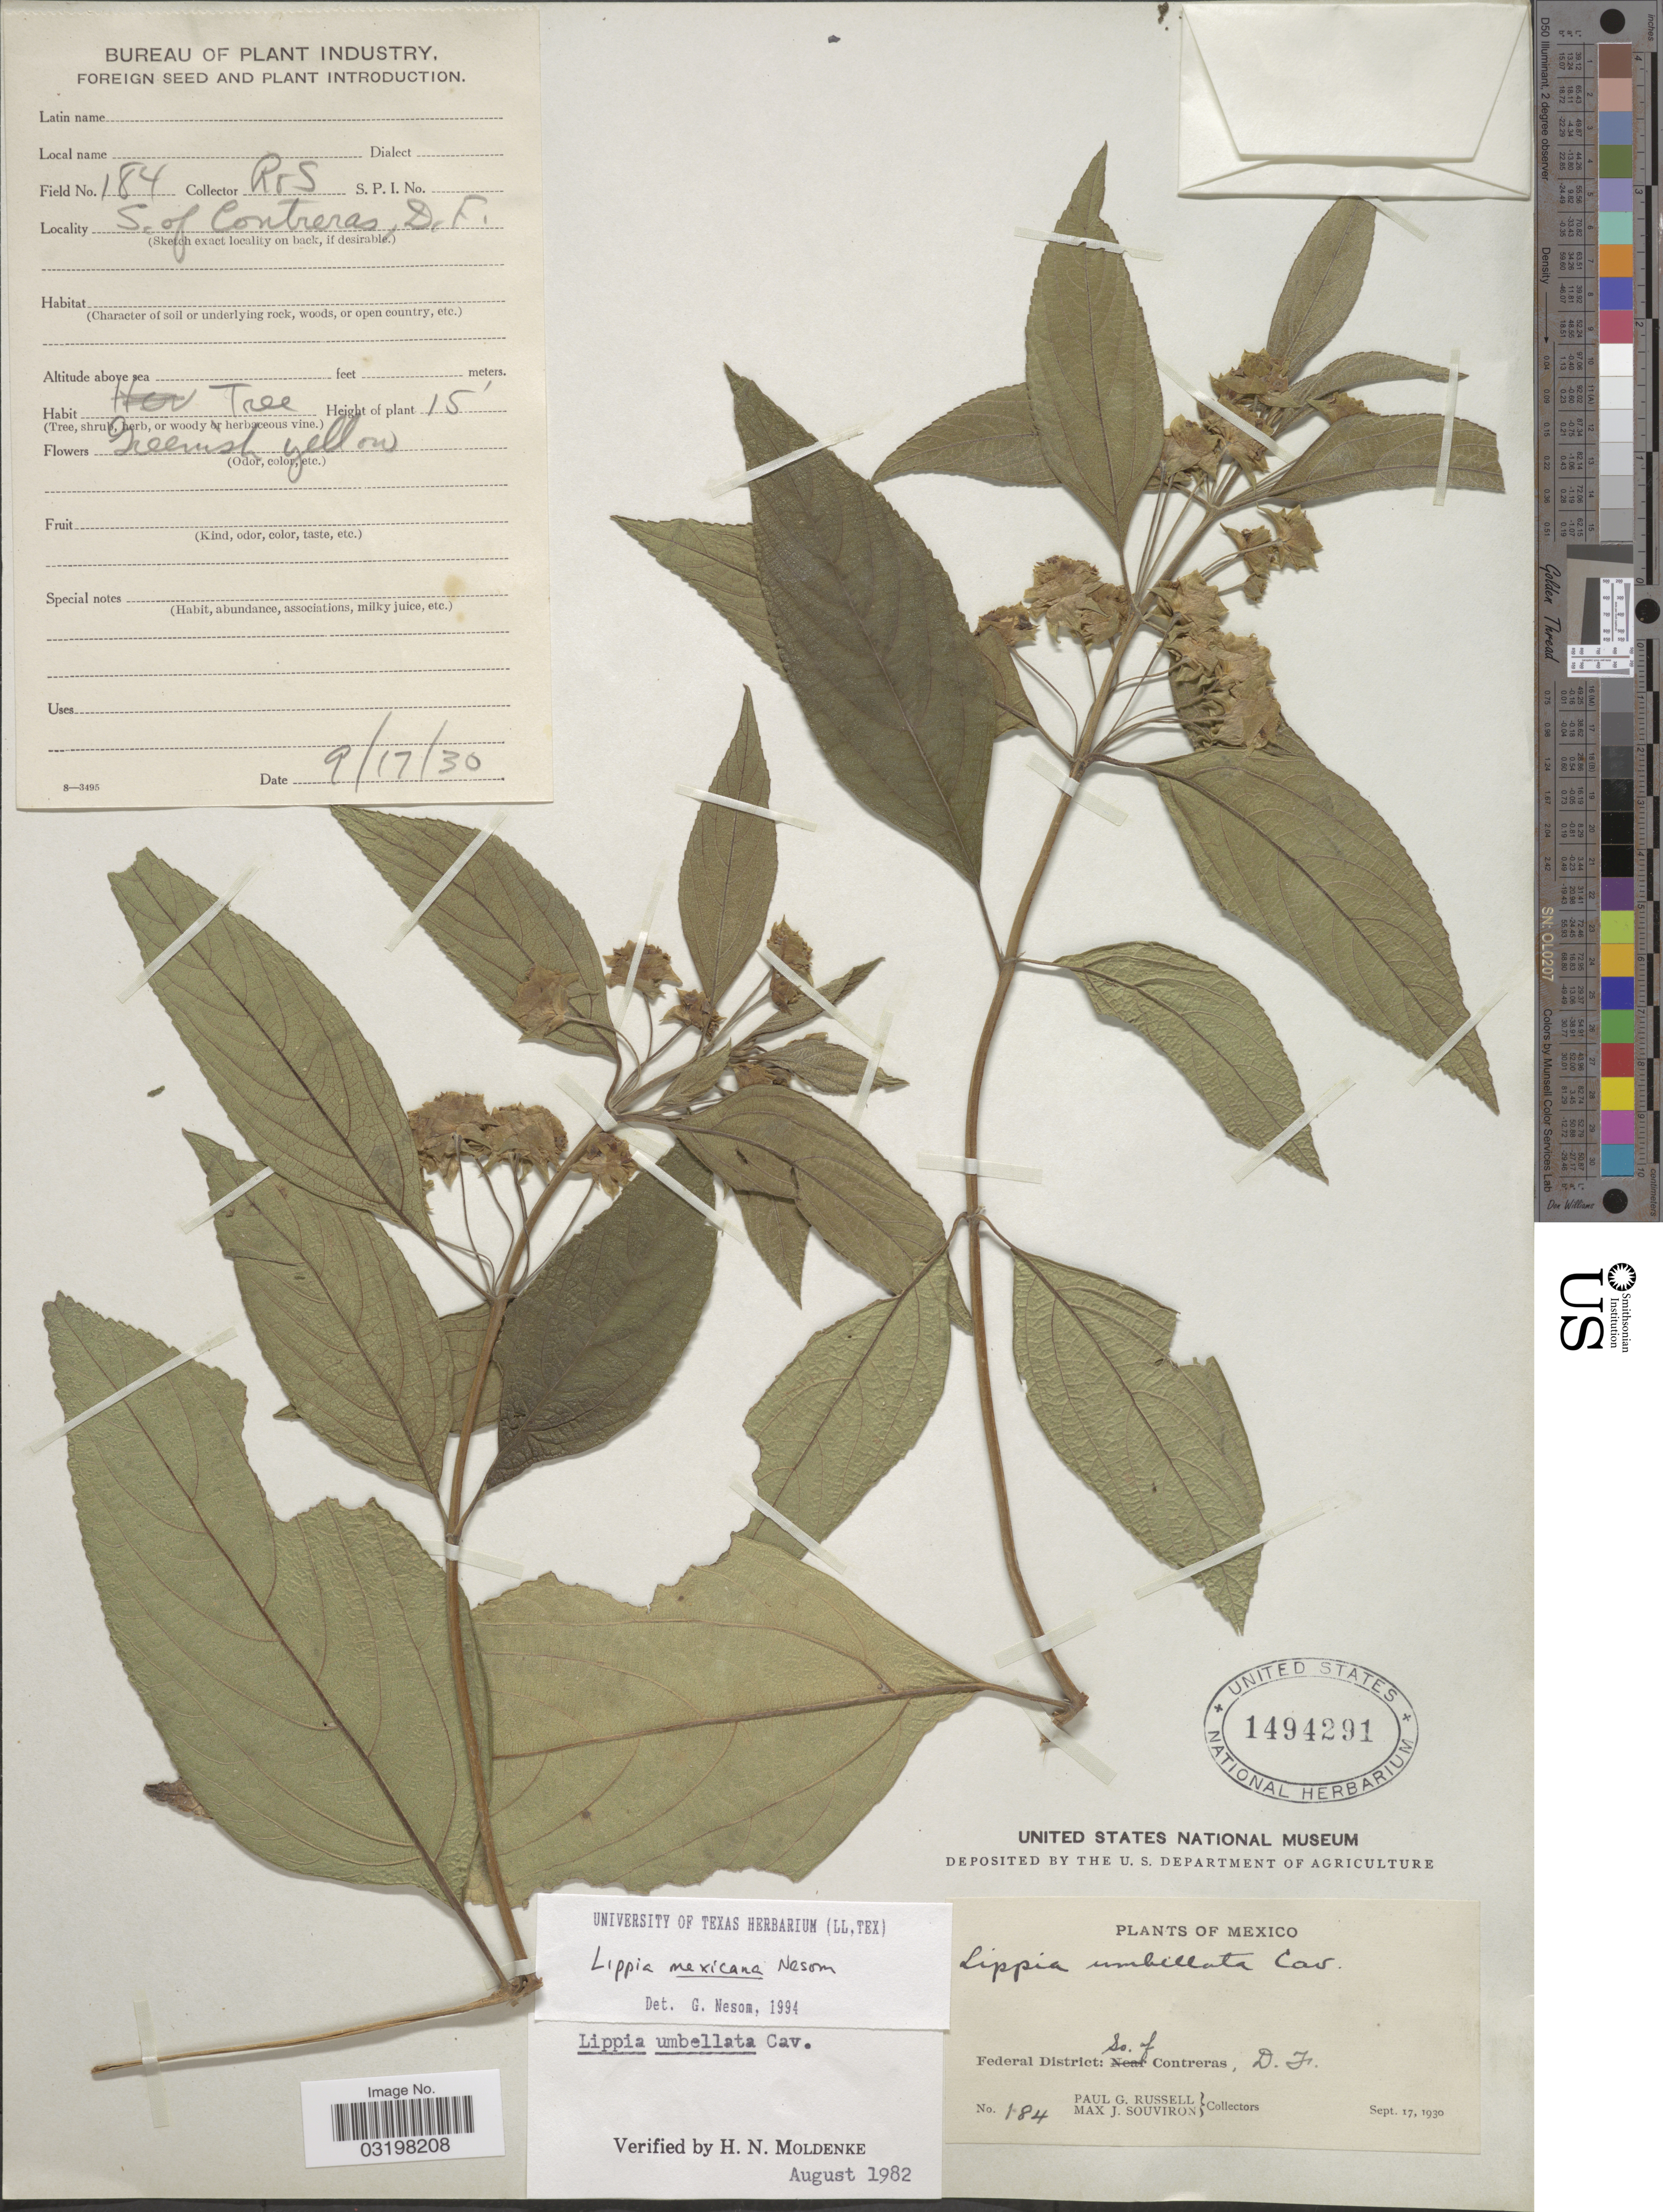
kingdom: Plantae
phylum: Tracheophyta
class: Magnoliopsida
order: Lamiales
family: Verbenaceae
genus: Lippia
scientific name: Lippia mexicana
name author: G.L. Nesom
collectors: P. G. Russell & M. J. Souviron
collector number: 184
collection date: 1930-09-17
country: Mexico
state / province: Distrito Federal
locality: Federal District: So. of Contreras.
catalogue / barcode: US 1494291